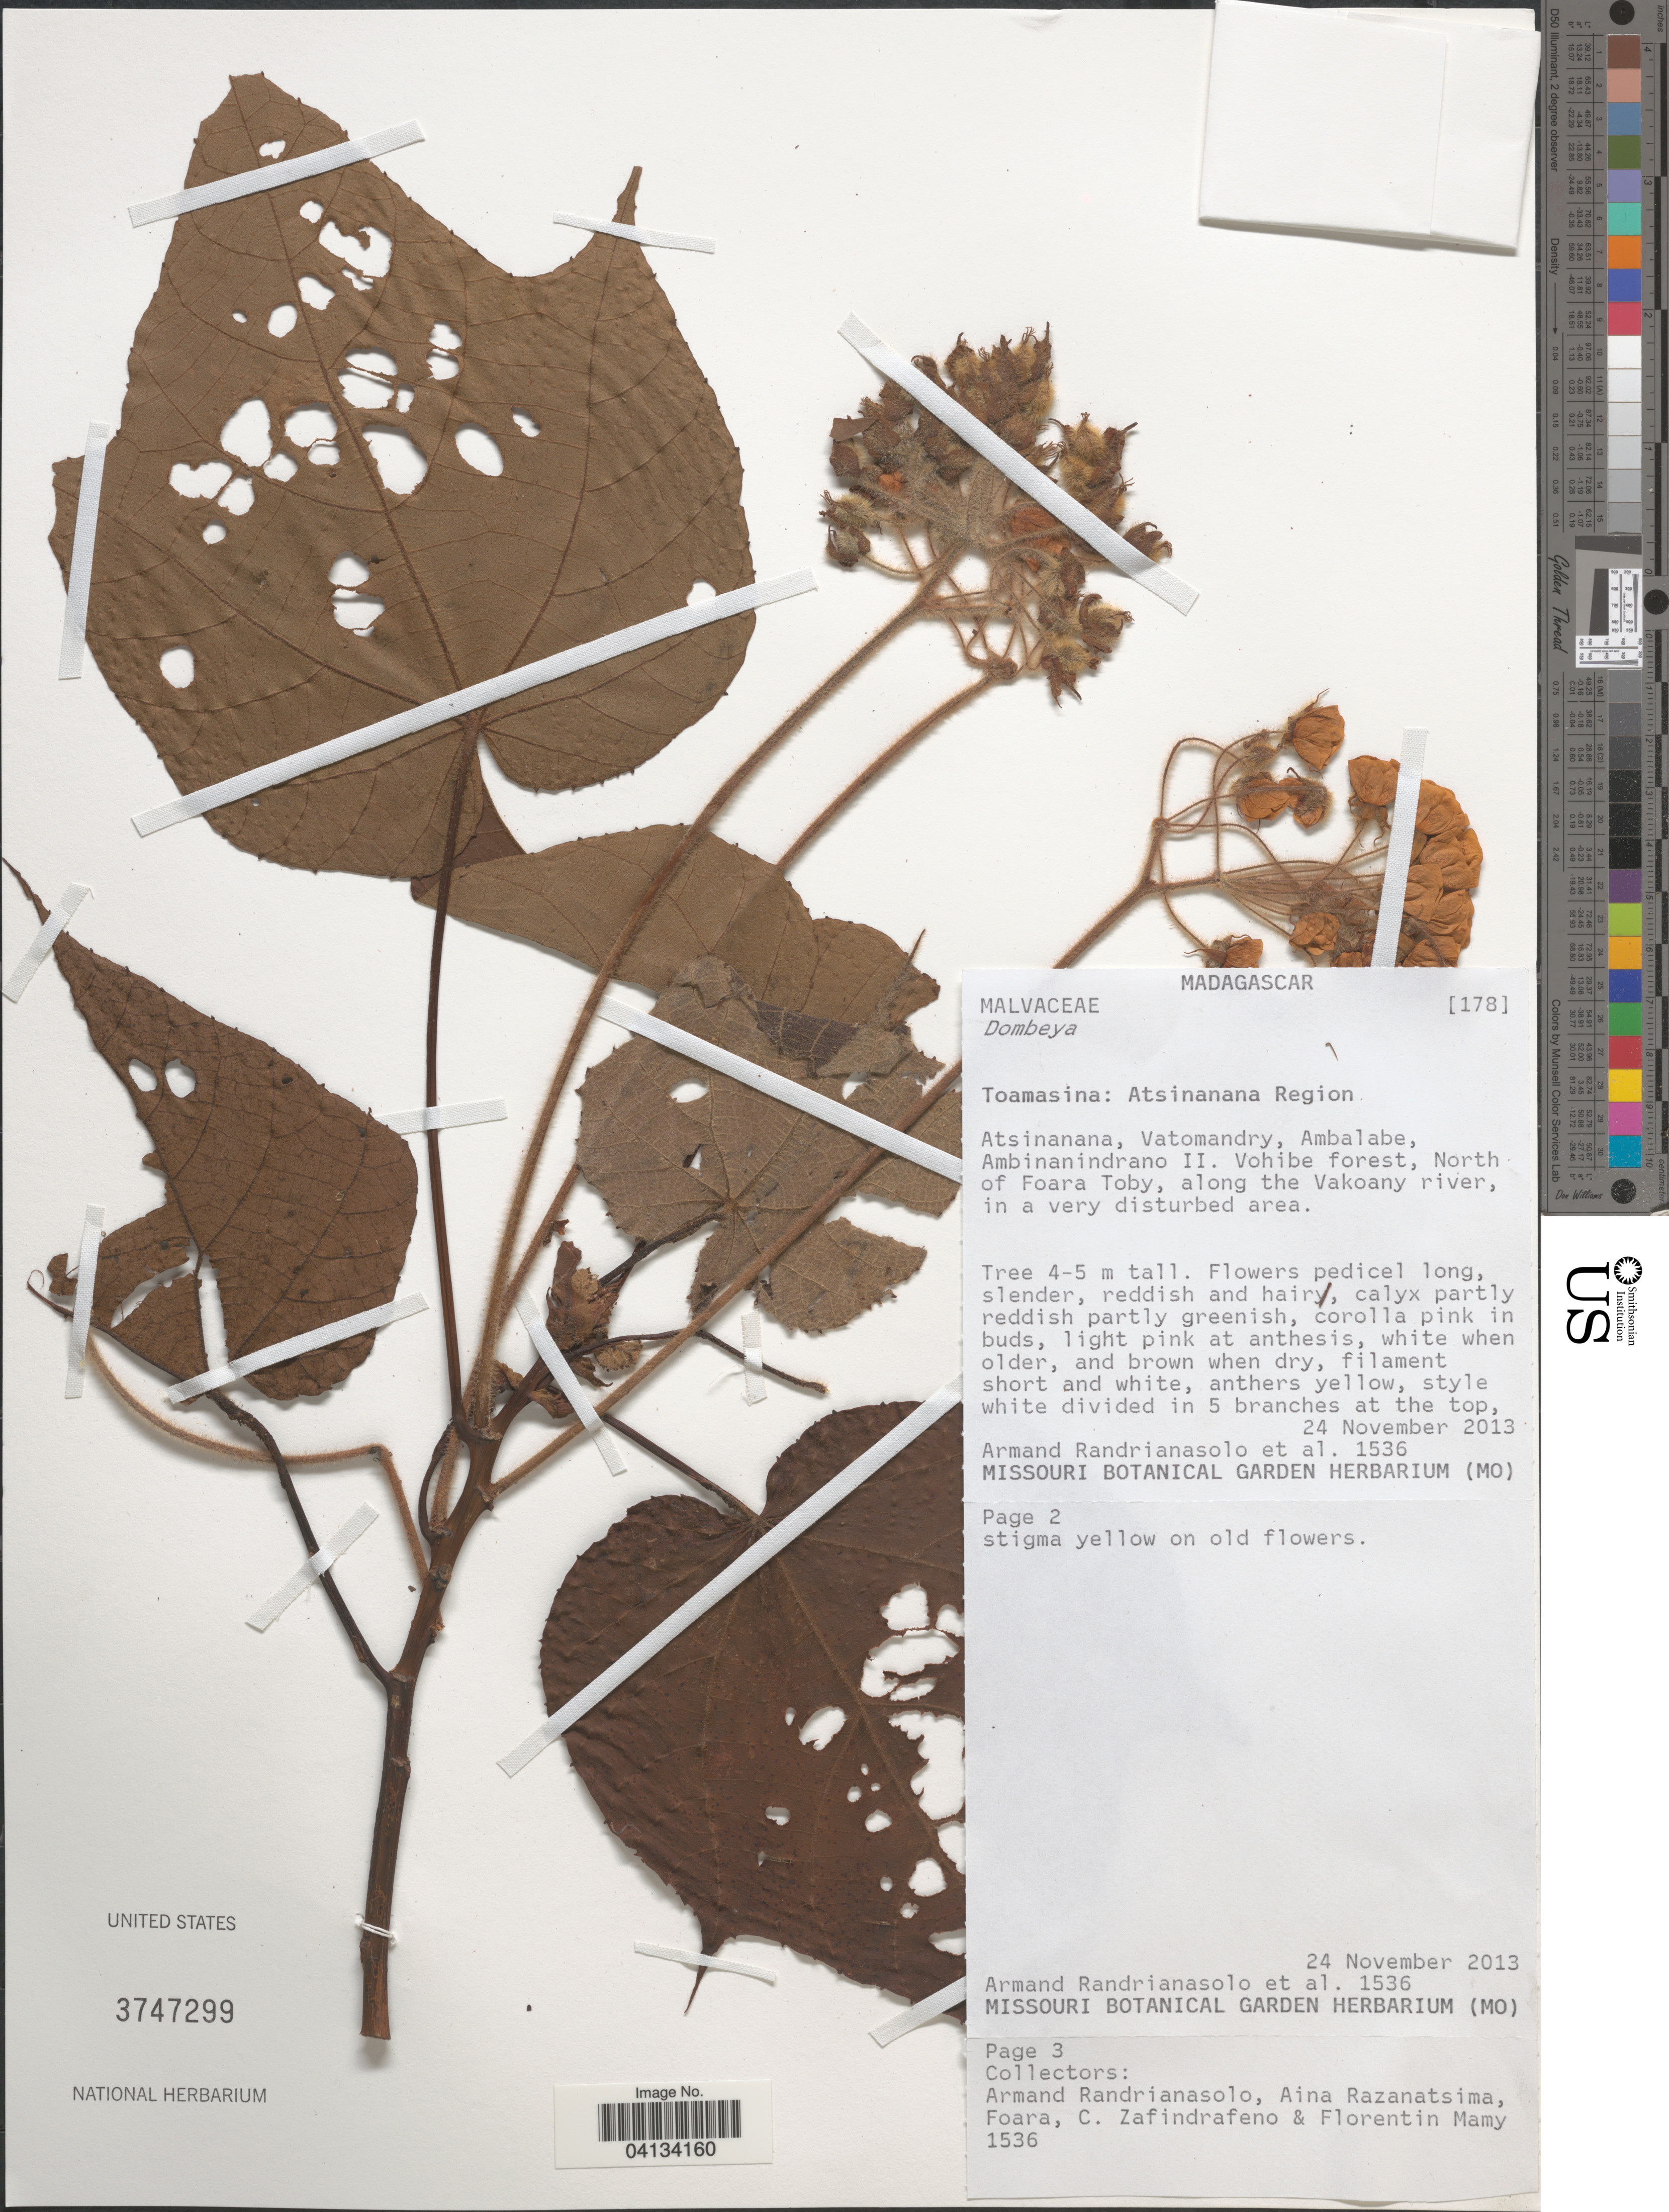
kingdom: Plantae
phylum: Tracheophyta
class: Magnoliopsida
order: Malvales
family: Malvaceae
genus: Dombeya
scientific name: Dombeya sp.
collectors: A. Randrianasolo, A. Razanatsima, -. Foara, C. Zafindrafeno & F. Mamy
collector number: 1536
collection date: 2013-11-24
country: Madagascar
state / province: Atsinanana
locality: Atsinanana Region. Atsinanana, Vatomandry, Ambalabe, Ambinanindrano II. Vohibe forest, North of Foara Toby, along the Vakoany river.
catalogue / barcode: US 3747299